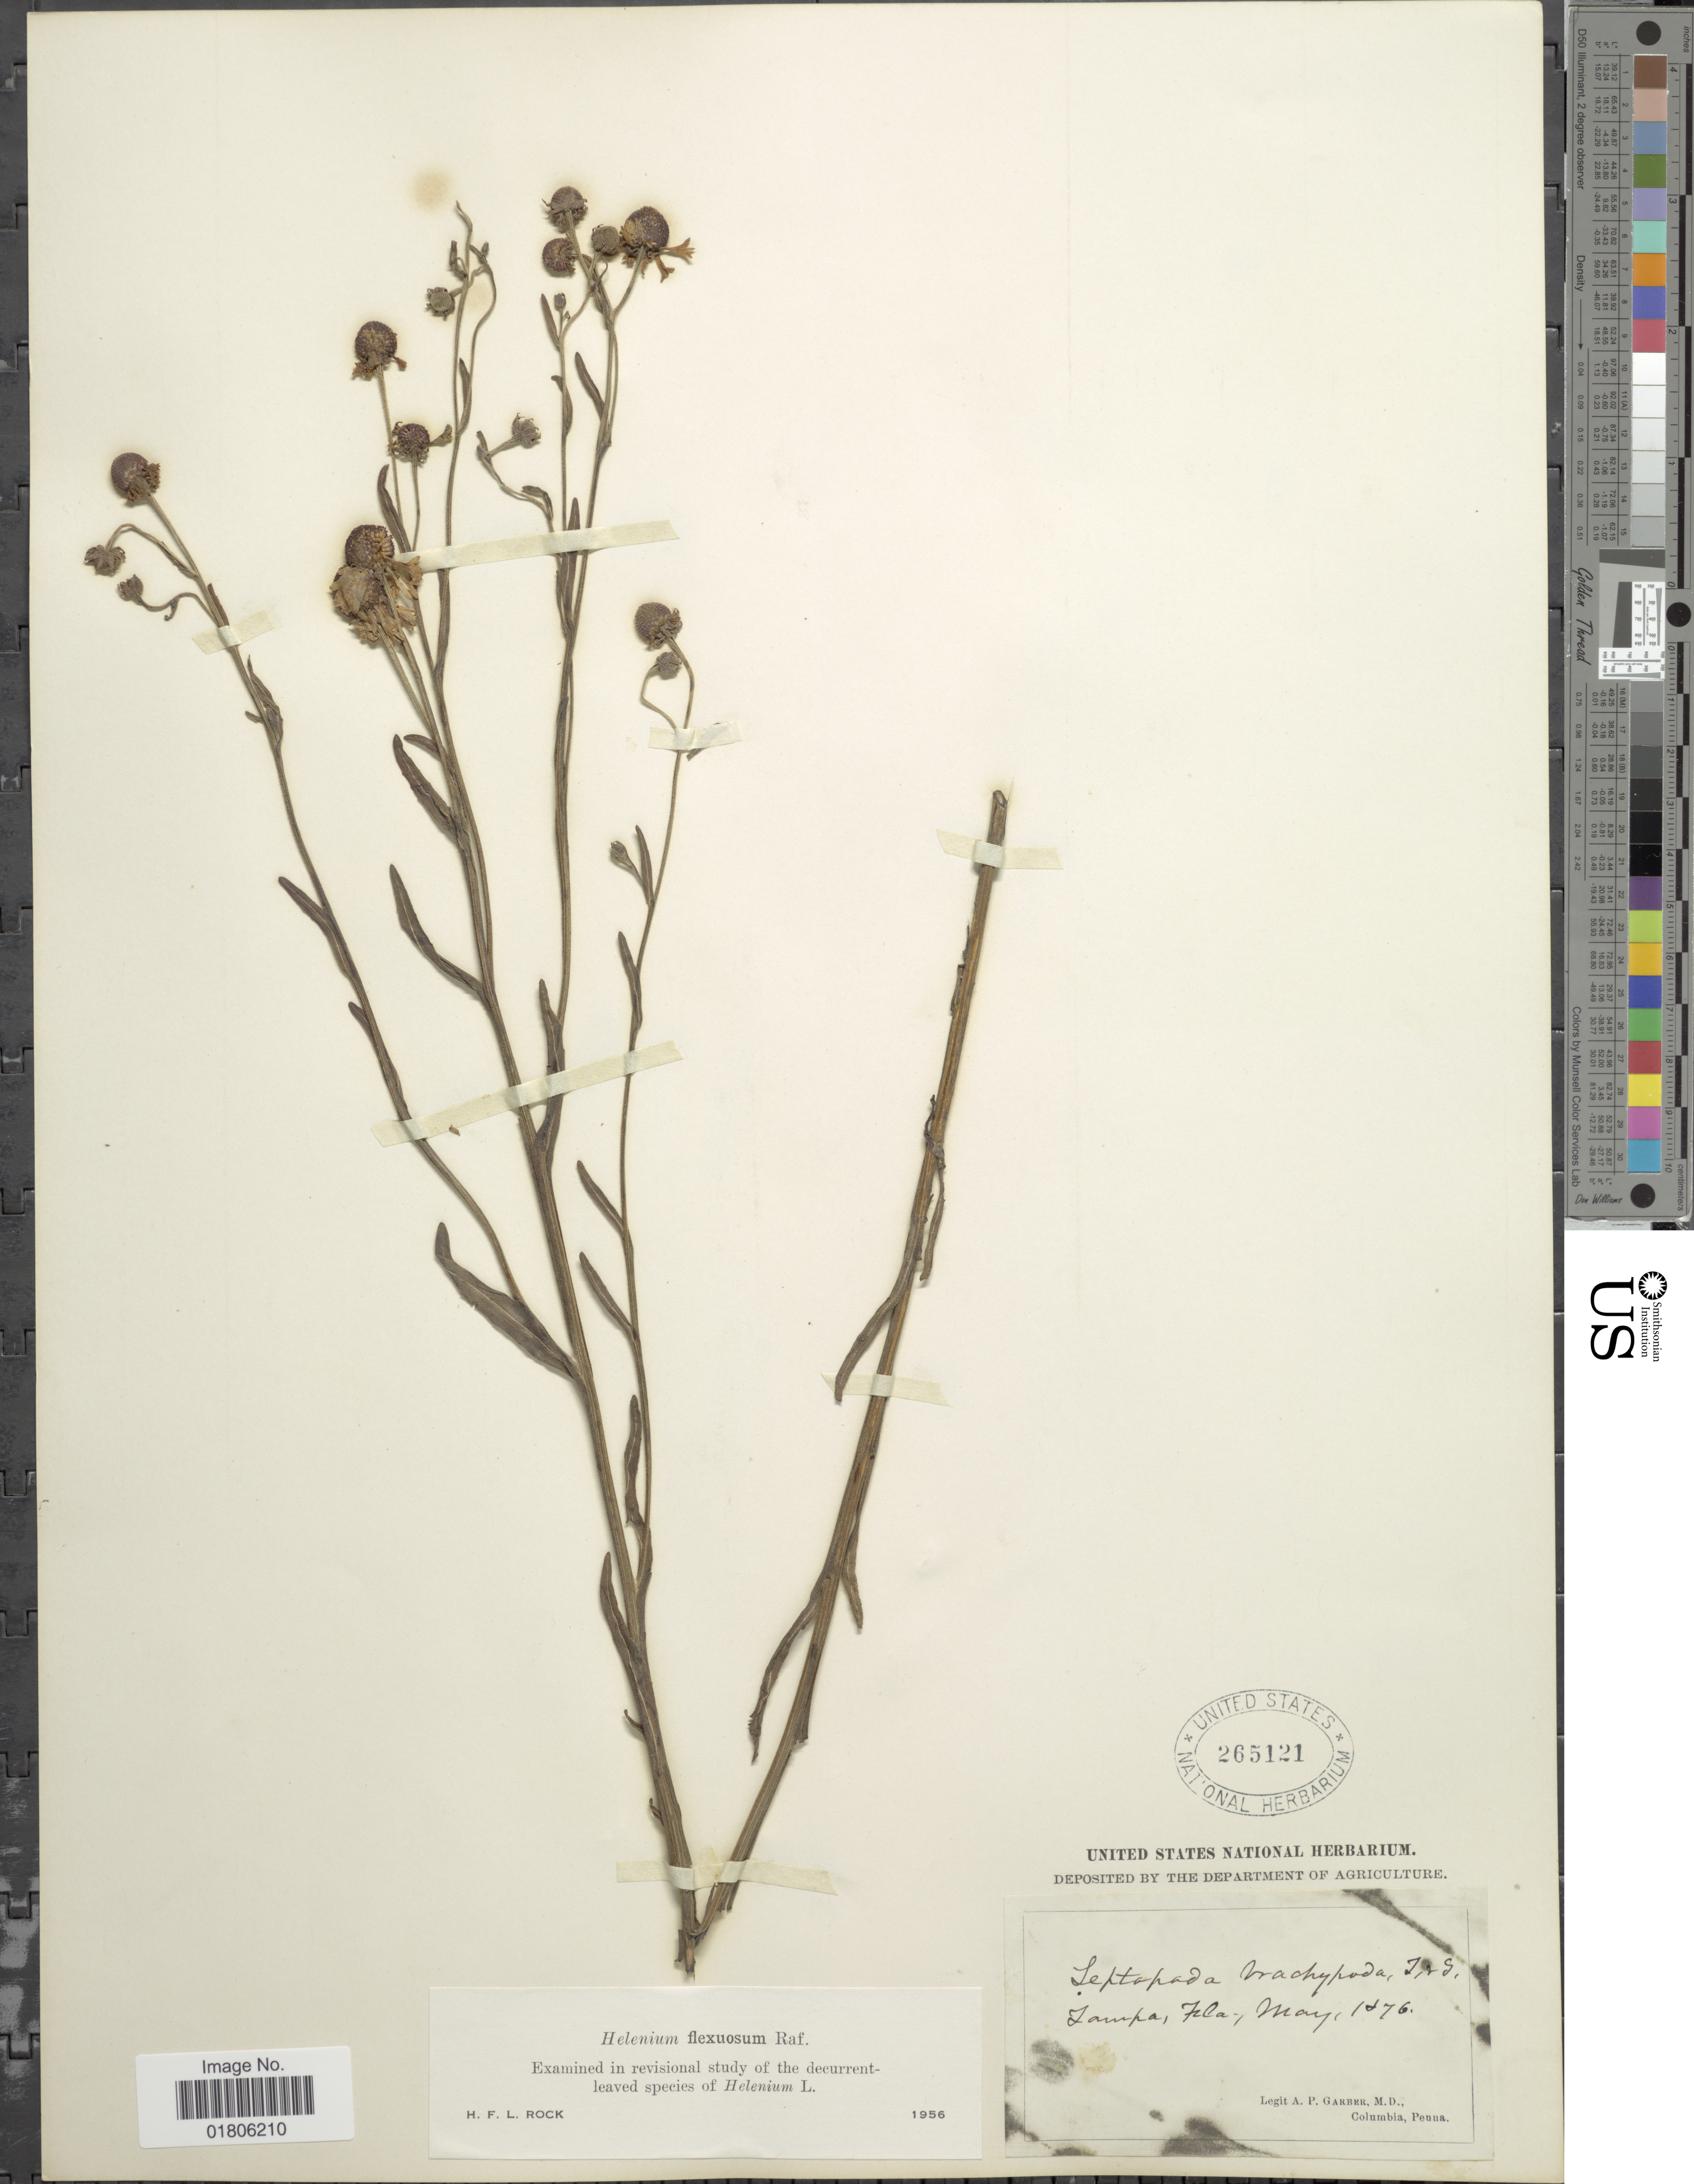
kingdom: Plantae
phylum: Tracheophyta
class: Magnoliopsida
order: Asterales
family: Asteraceae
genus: Helenium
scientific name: Helenium flexuosum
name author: Raf.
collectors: A. P. Garber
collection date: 1876-05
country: United States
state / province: Florida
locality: Tampa, Fla.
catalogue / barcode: US 265121